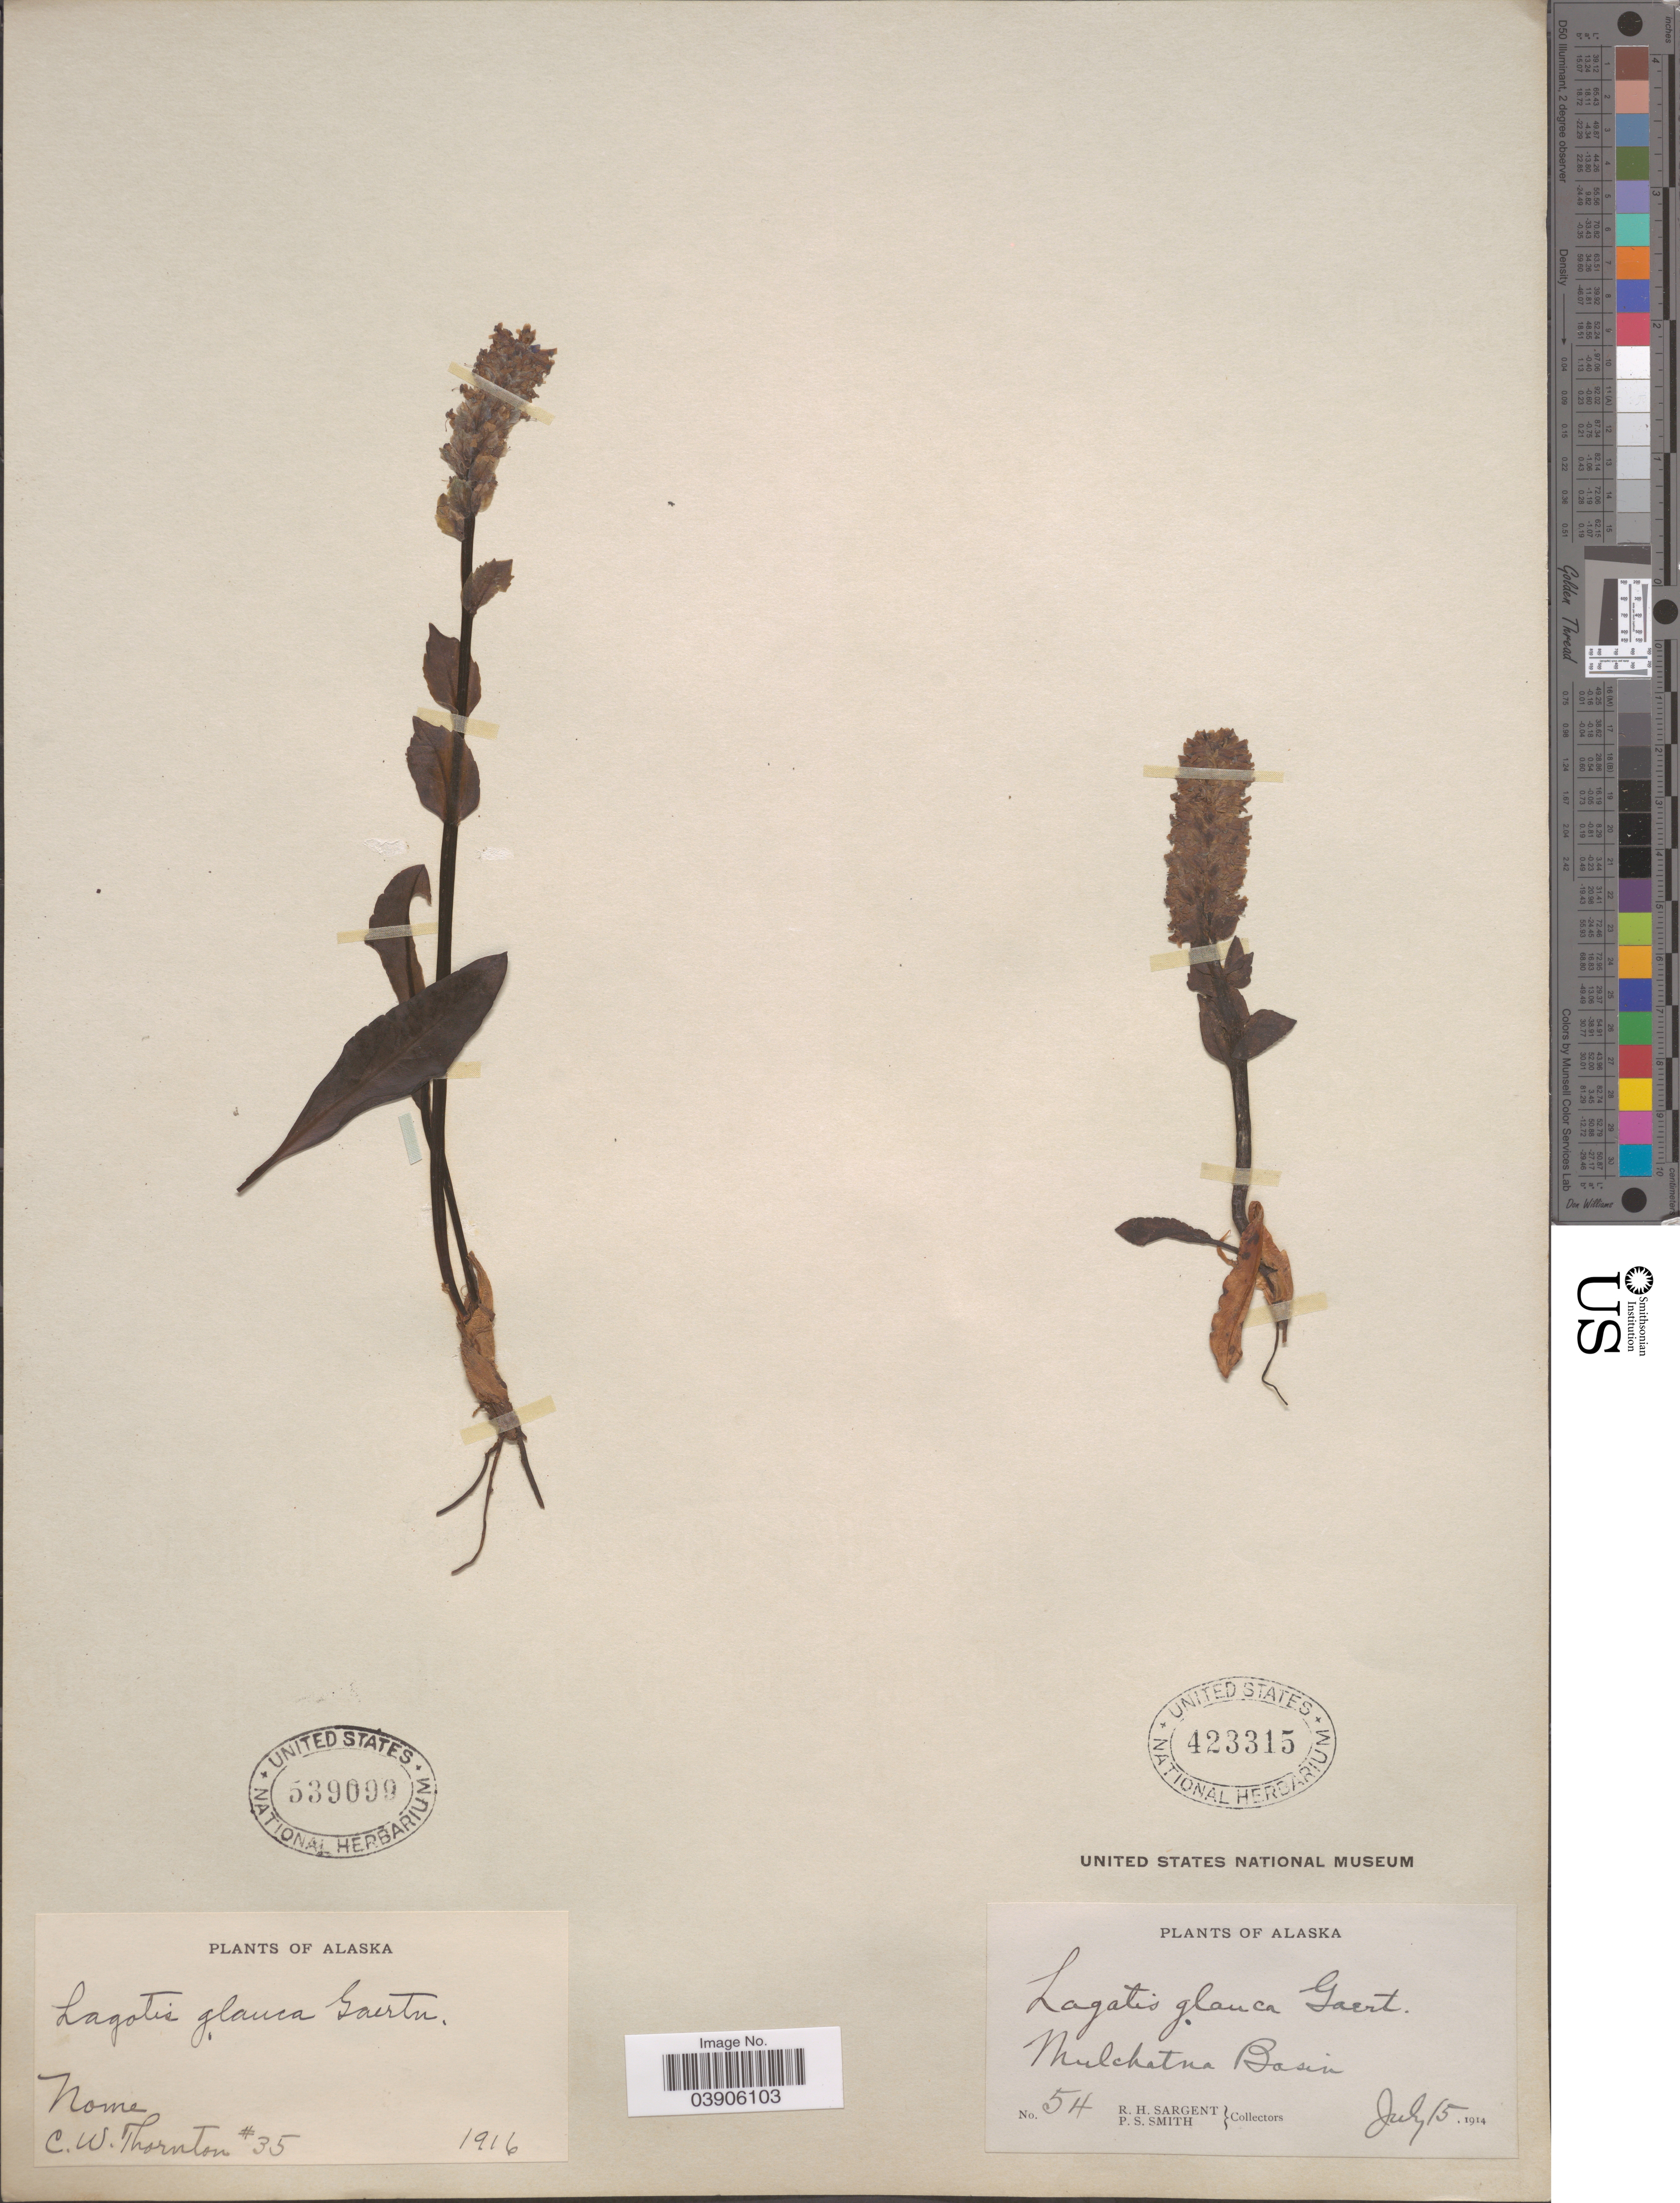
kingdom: Plantae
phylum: Tracheophyta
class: Magnoliopsida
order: Lamiales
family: Plantaginaceae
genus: Lagotis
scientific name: Lagotis glauca var. stelleri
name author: Trautv.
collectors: C. Thornton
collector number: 35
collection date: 1916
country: United States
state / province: Alaska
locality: Nome.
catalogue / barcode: US 539099